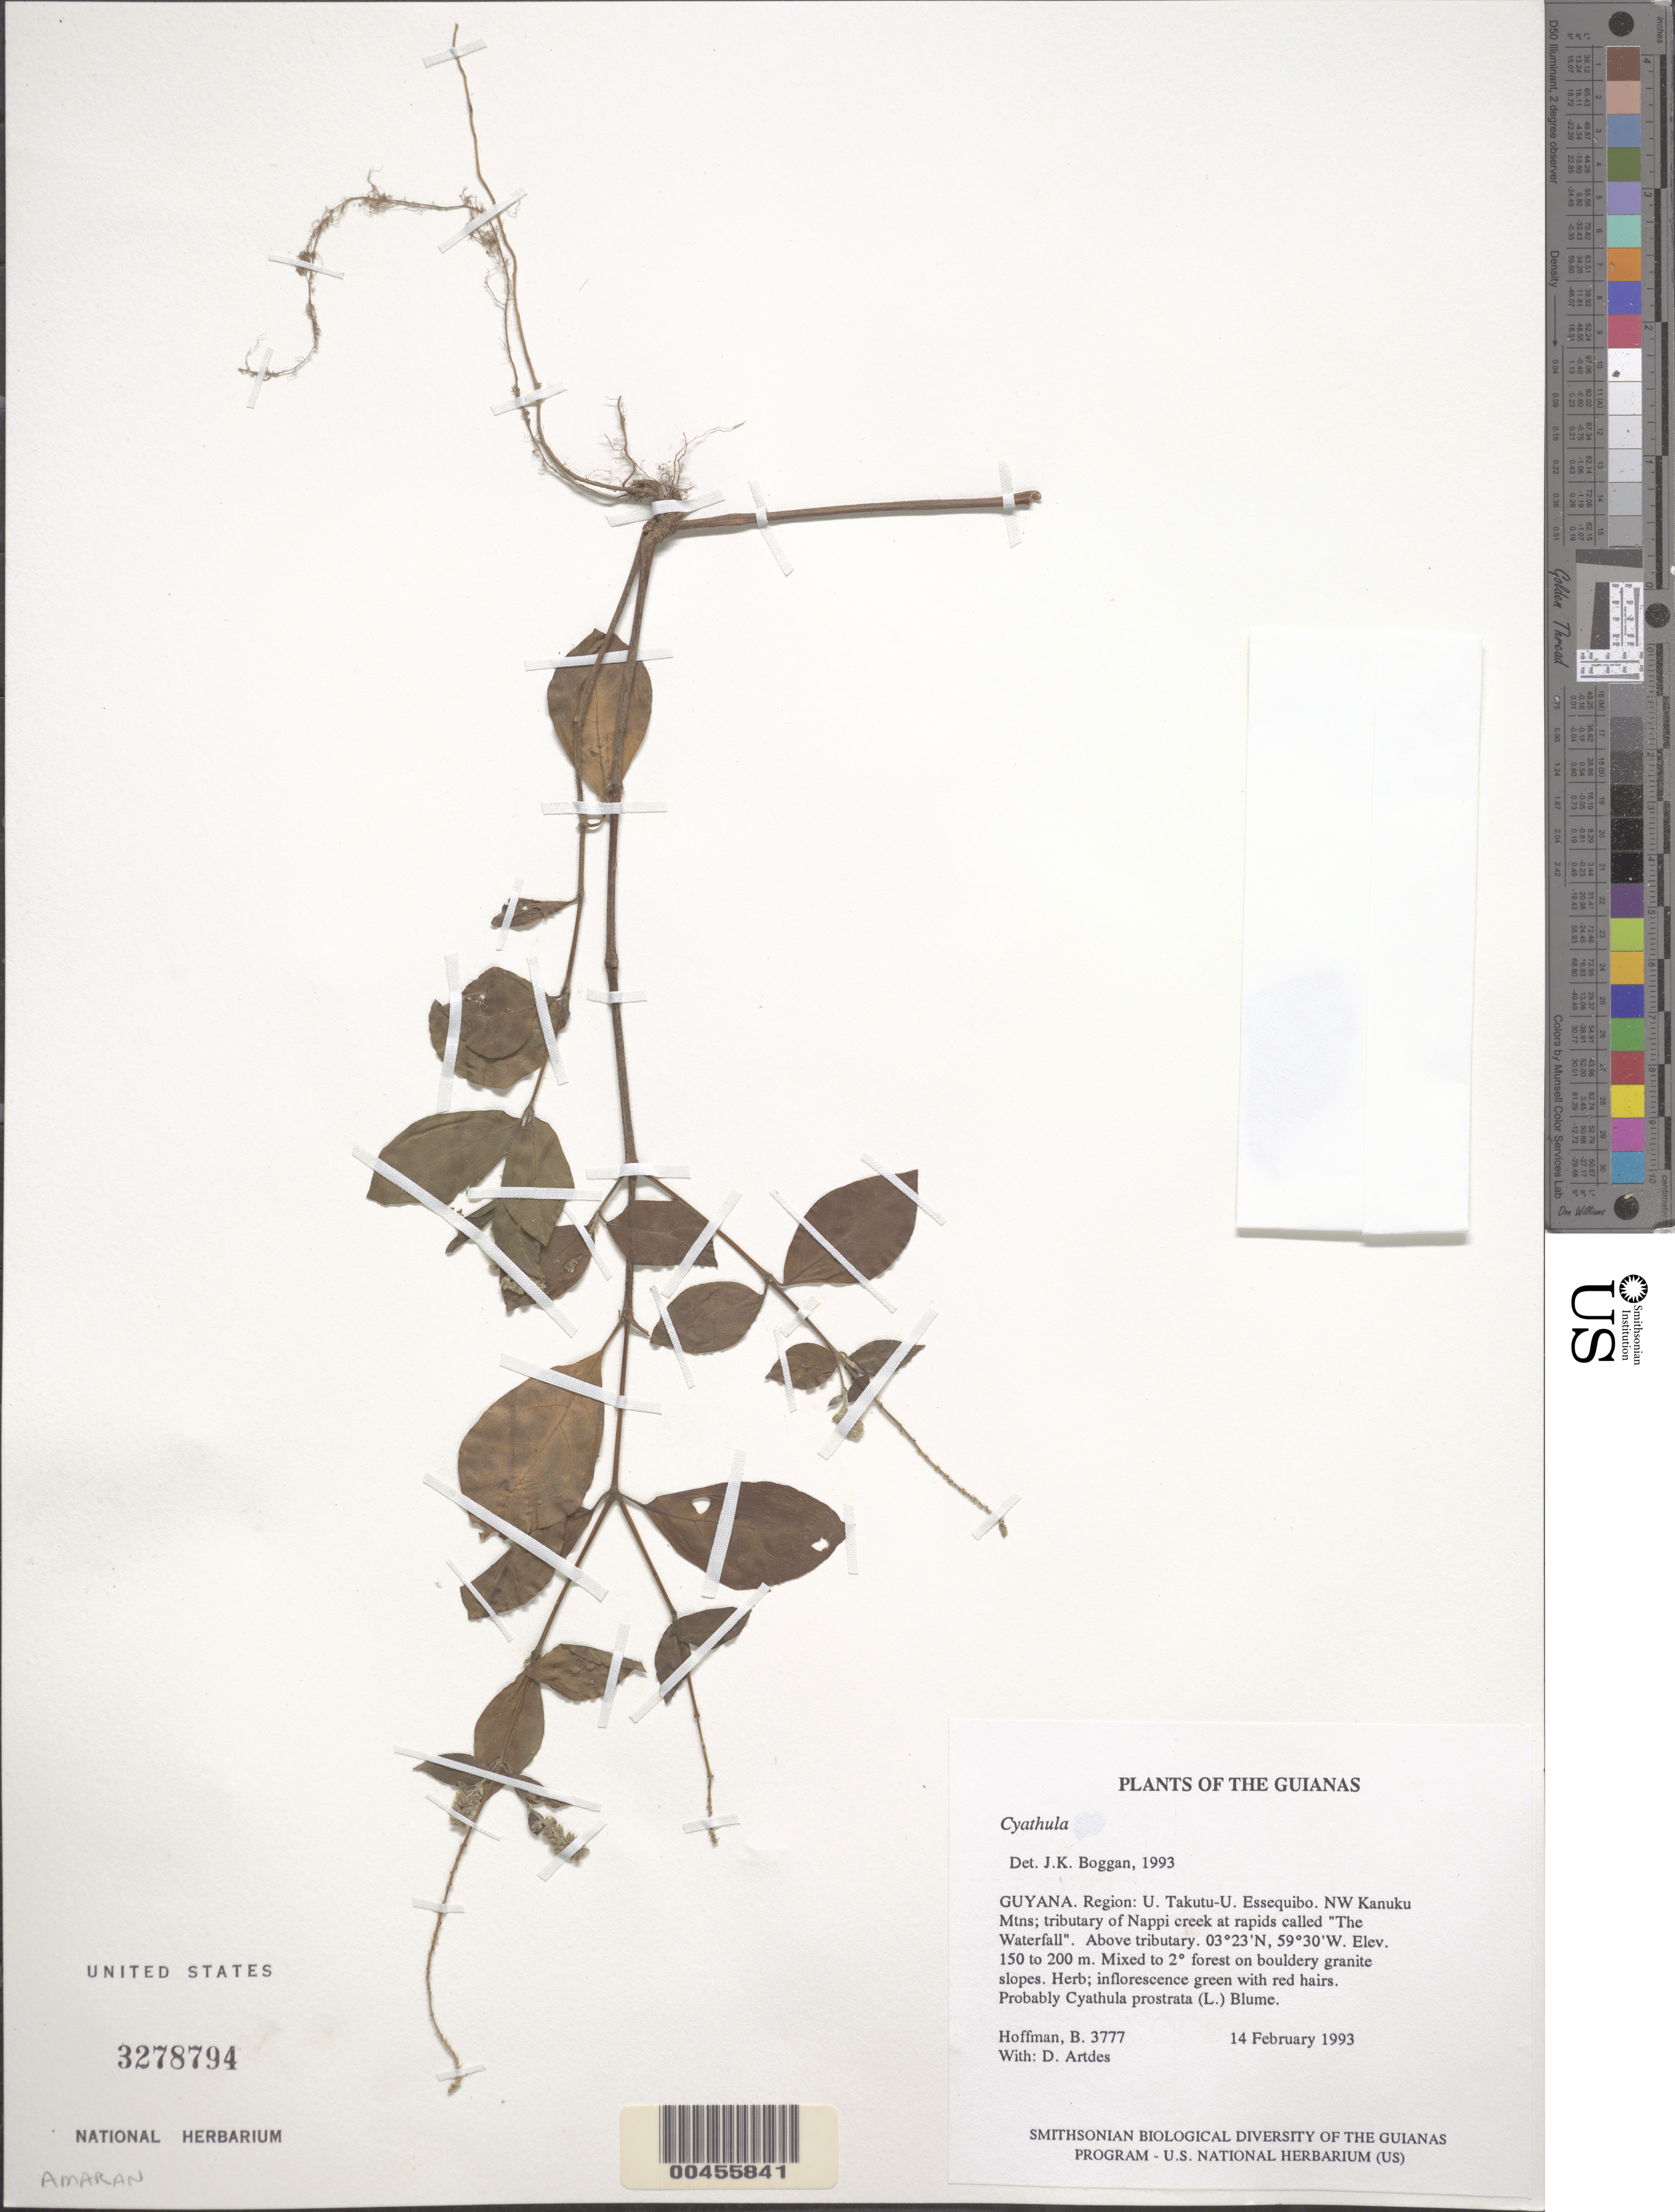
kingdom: Plantae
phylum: Tracheophyta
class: Magnoliopsida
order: Caryophyllales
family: Amaranthaceae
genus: Cyathula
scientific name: Cyathula sp.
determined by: Boggan, J. K., (US), NMNH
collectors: B. Hoffman & D. Artes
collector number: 3777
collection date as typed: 14 February 1993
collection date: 1993-02-14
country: Guyana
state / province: U. Takutu-U. Essequibo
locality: NW Kanuku Mountains; tributary of Nappi creek at rapids called "The Waterfall". Above tributary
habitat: Mixed to secondary forest on bouldery granite slopes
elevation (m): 150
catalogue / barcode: US 3278794